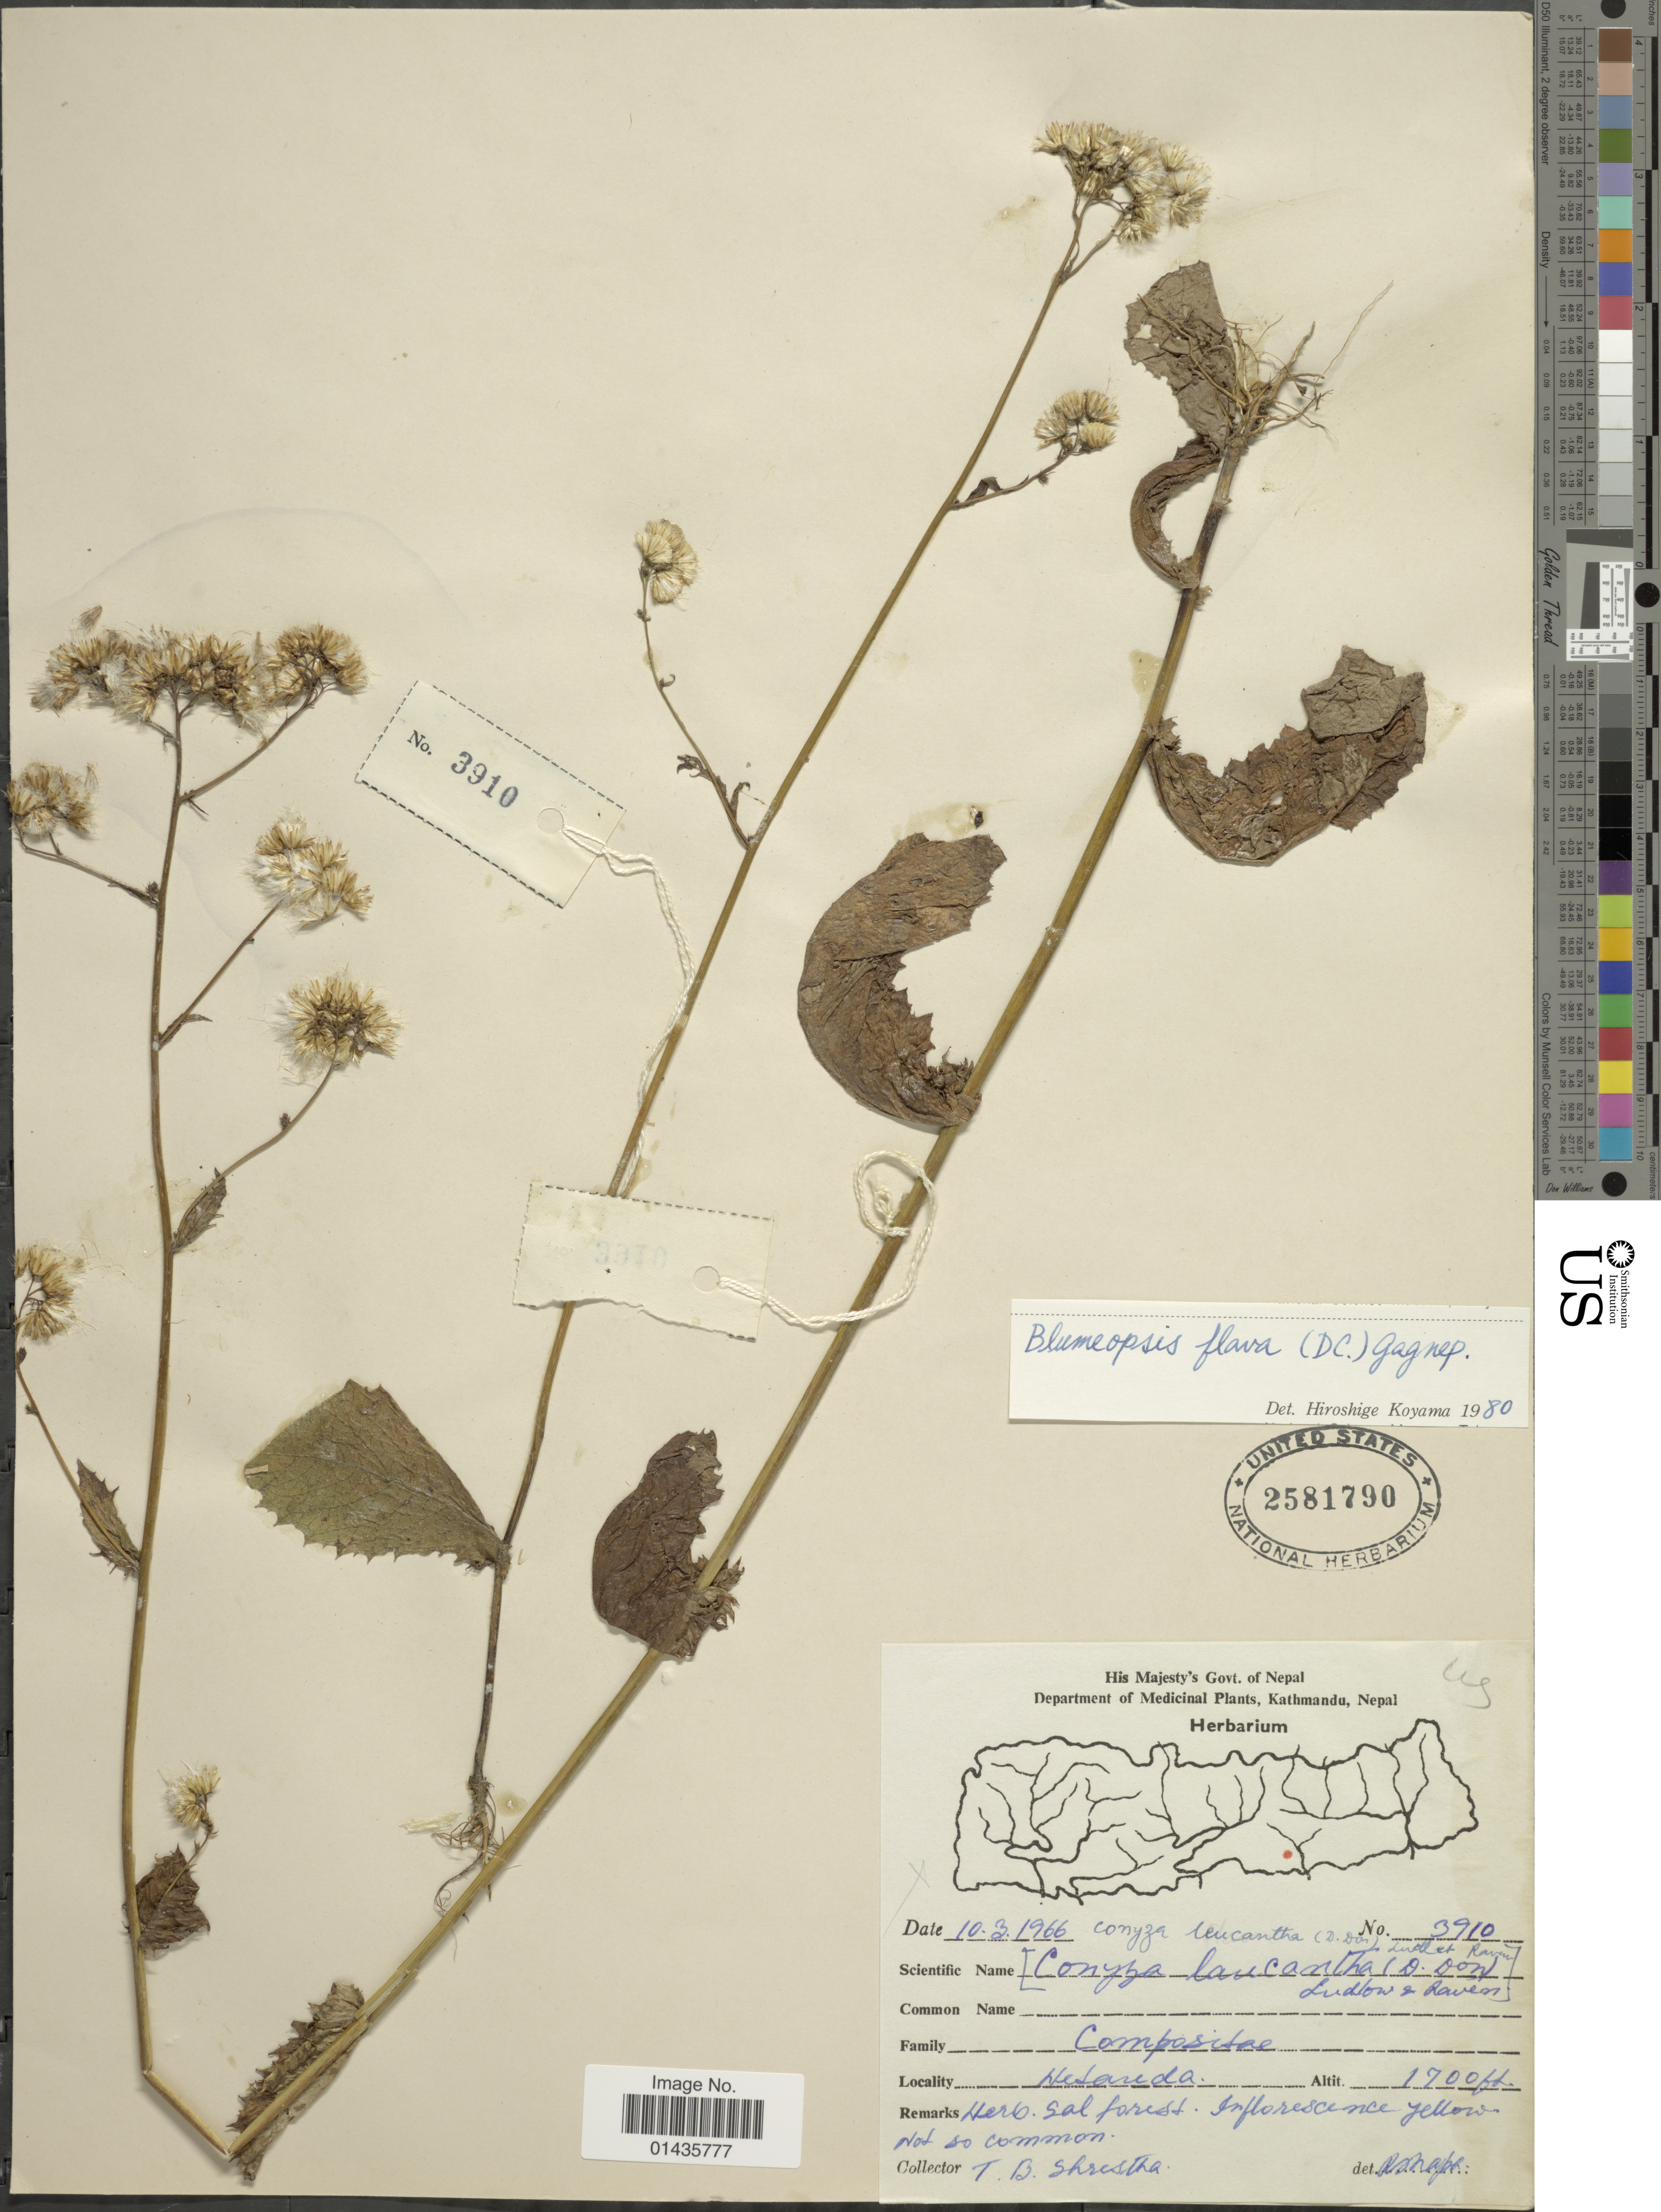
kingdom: Plantae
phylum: Tracheophyta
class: Magnoliopsida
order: Asterales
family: Asteraceae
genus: Blumeopsis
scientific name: Blumeopsis falcata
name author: (D. Don) Merr.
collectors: T. B. Shrestha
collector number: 3910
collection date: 1966-03-10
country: Nepal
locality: Metanda [interpreted]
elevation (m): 518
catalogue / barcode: US 2581790